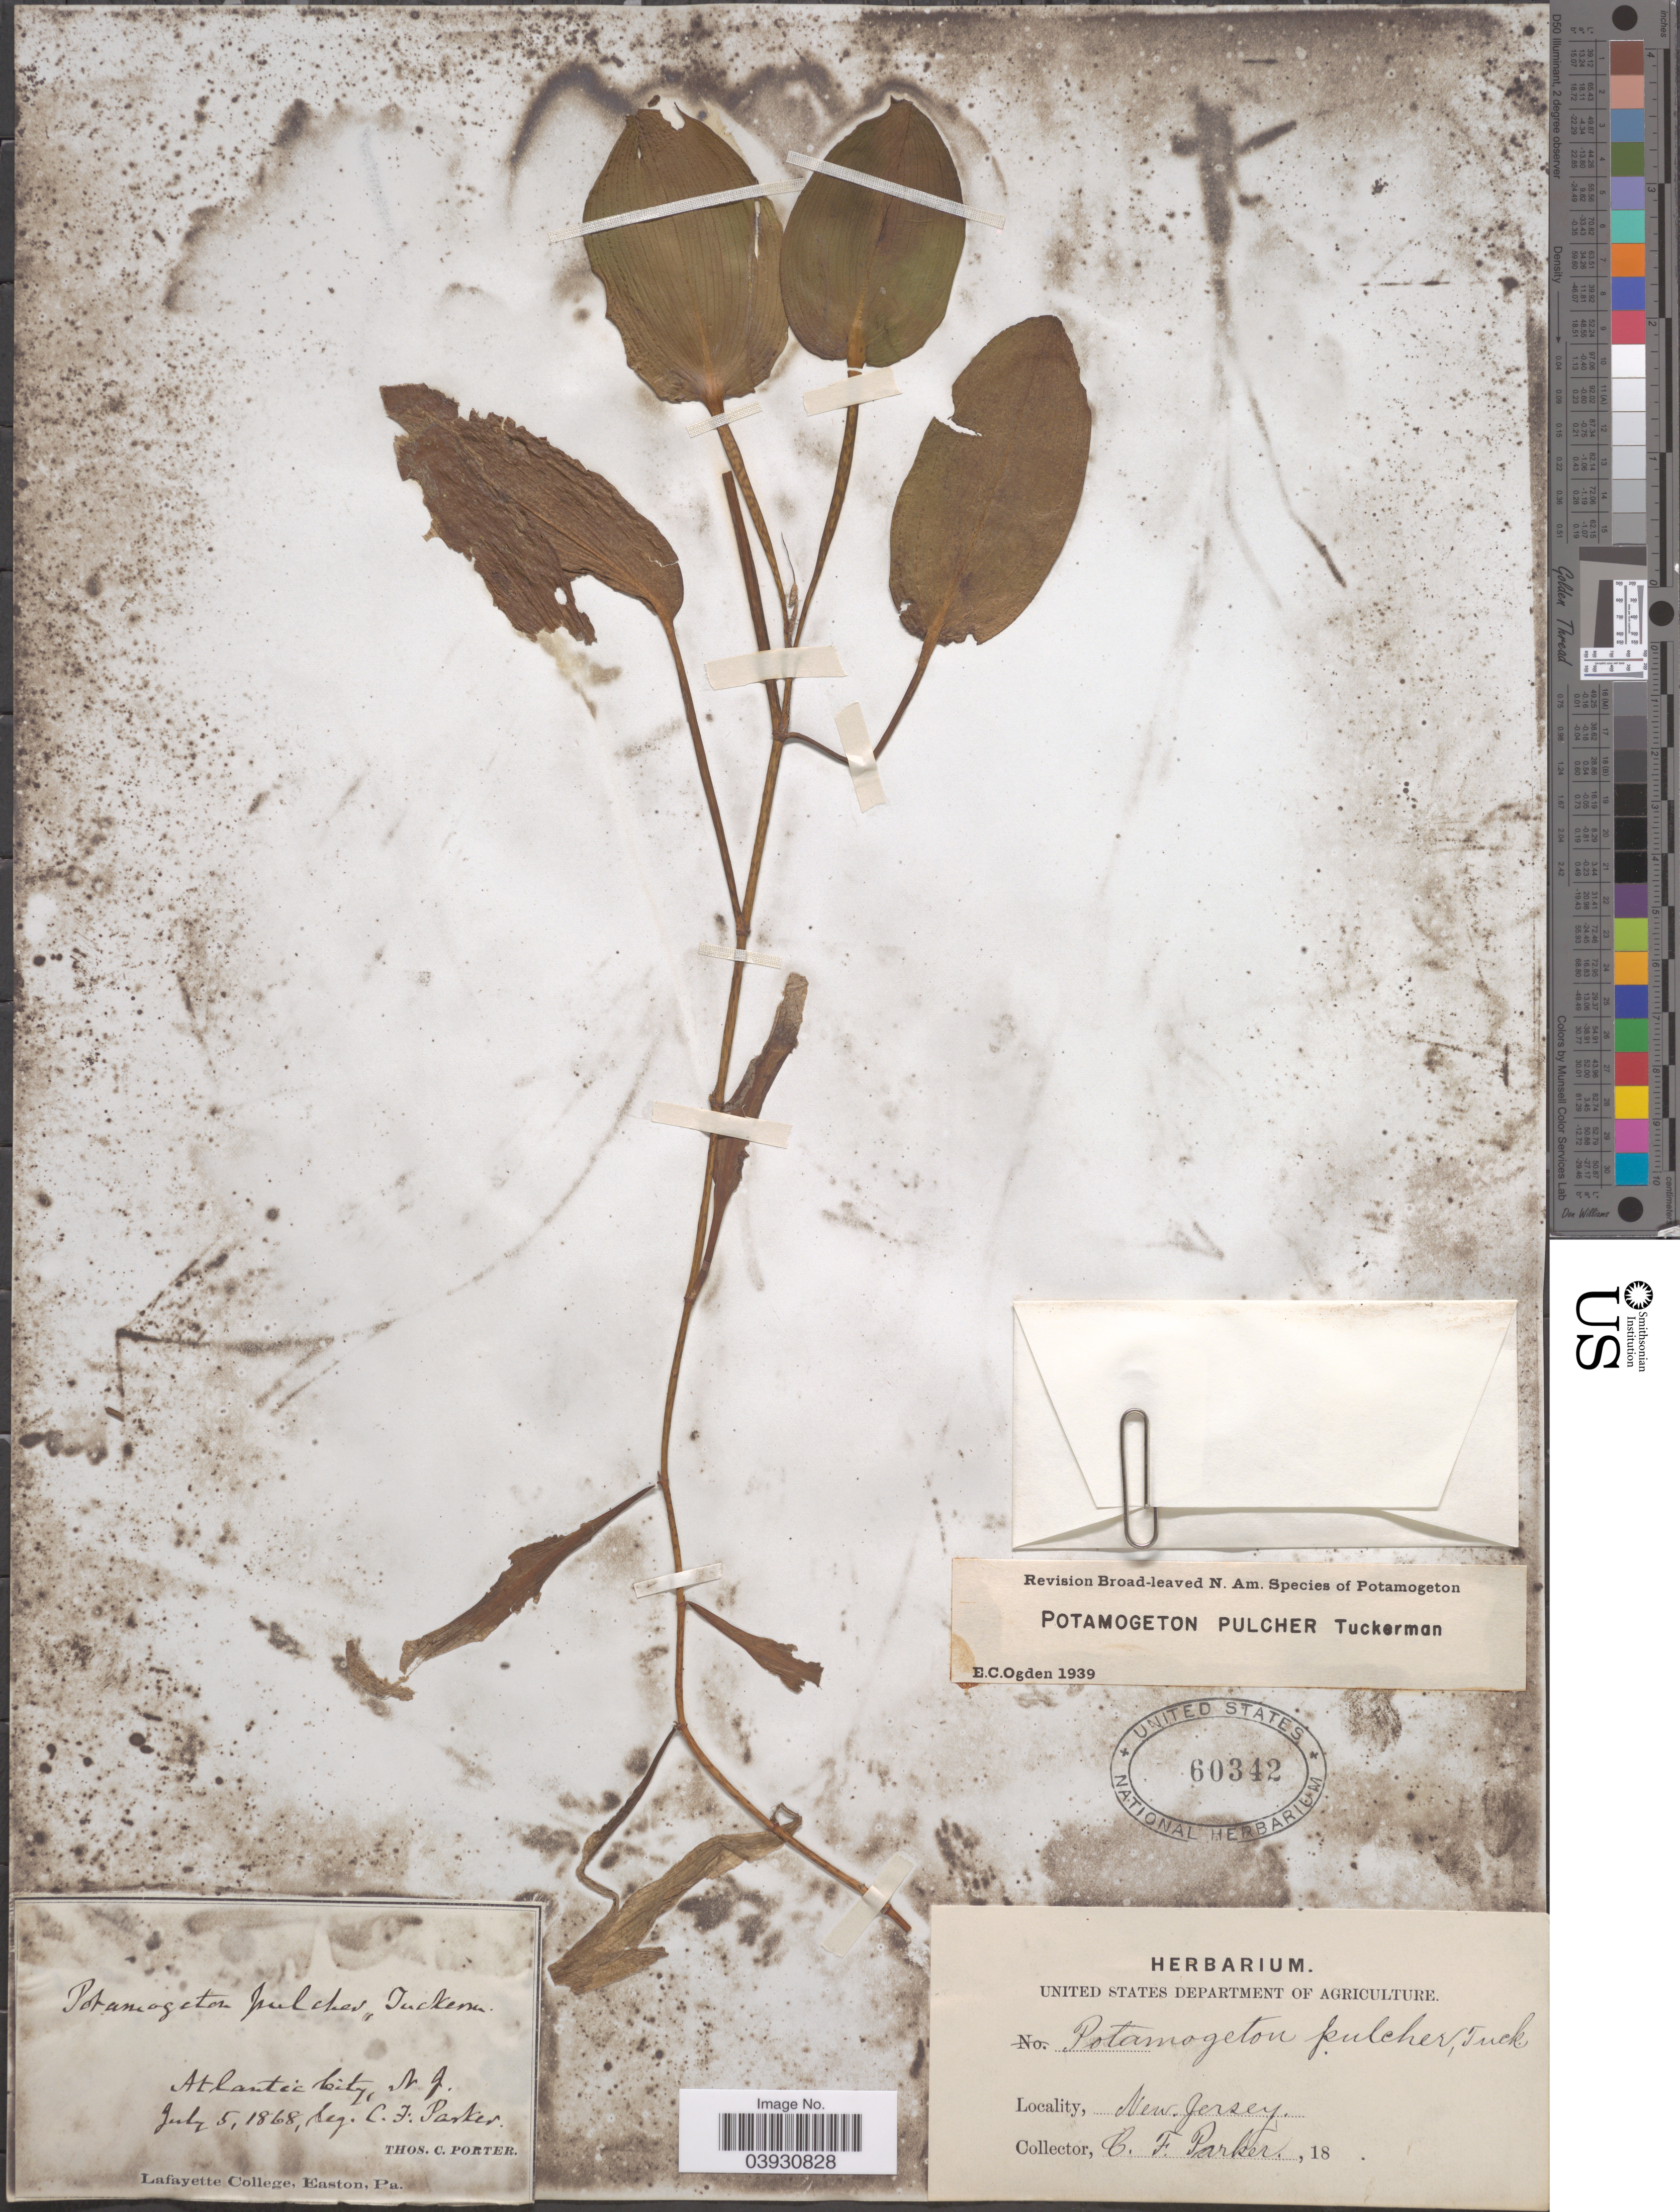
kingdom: Plantae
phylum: Tracheophyta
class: Liliopsida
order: Alismatales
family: Potamogetonaceae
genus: Potamogeton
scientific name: Potamogeton pulcher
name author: Tuck.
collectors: C. F. Parker & T. Porter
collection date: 1868-07-05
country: United States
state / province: New Jersey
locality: Atlantic City.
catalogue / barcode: US 60342